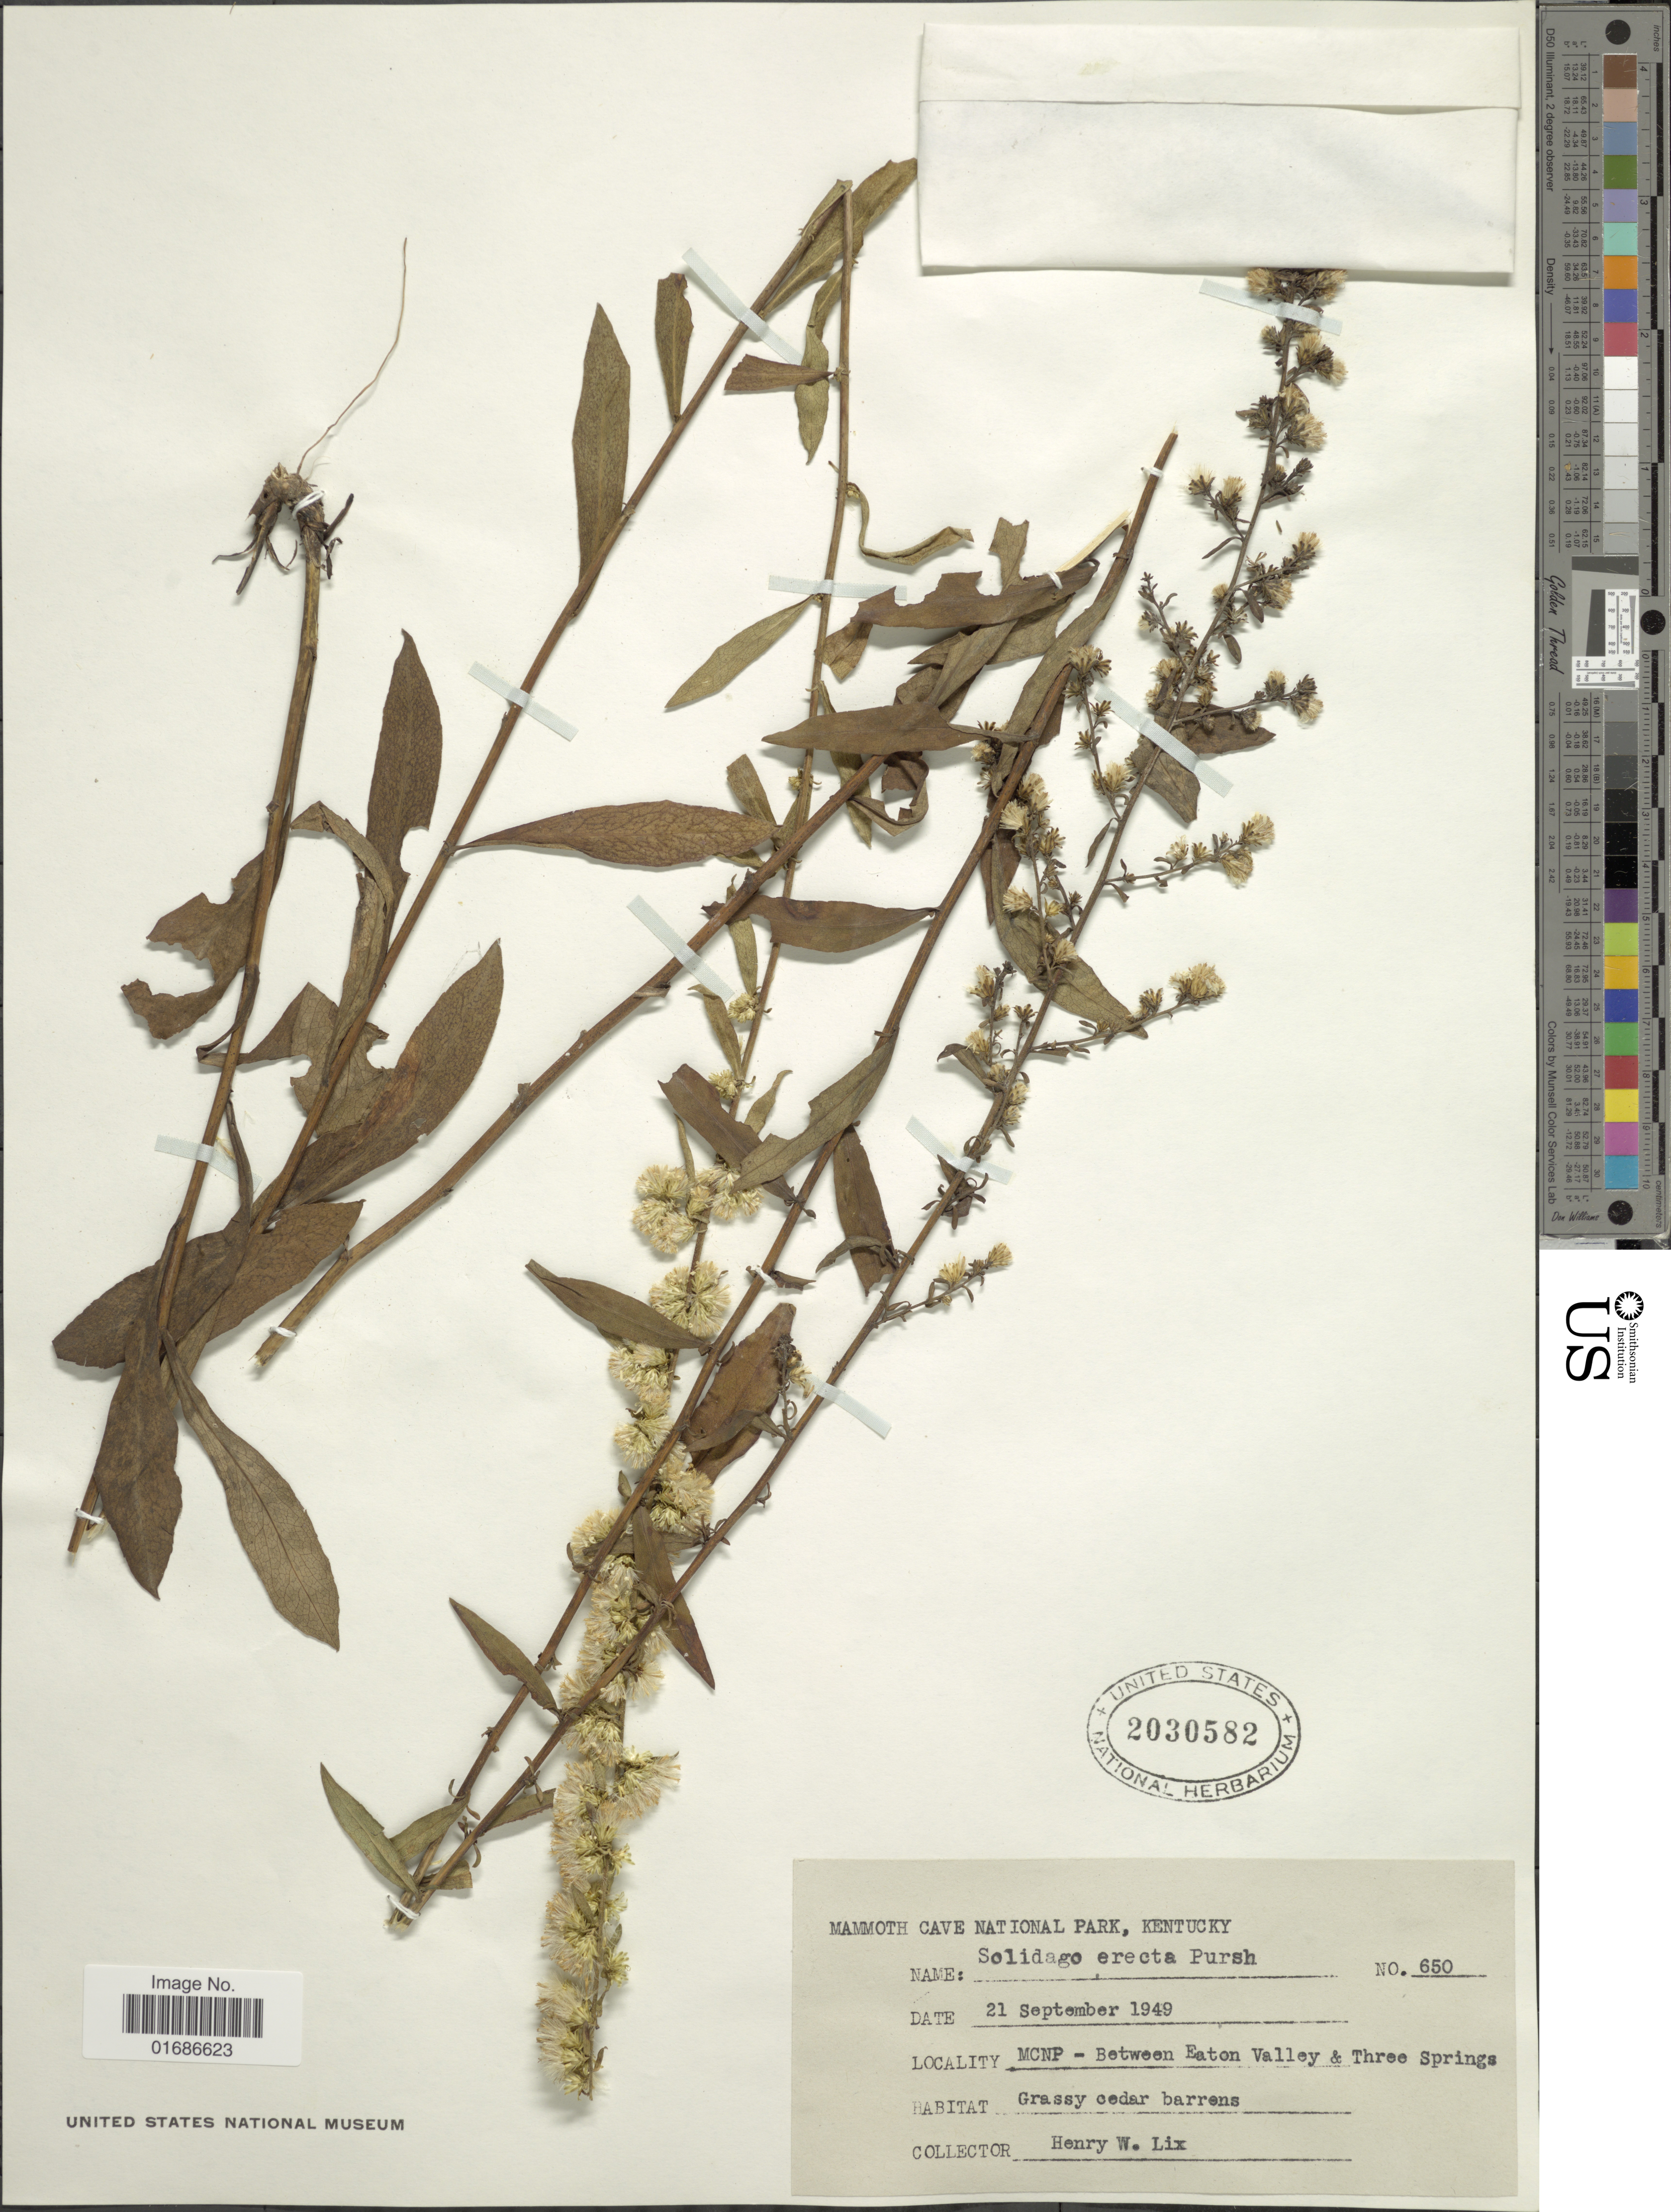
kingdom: Plantae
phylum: Tracheophyta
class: Magnoliopsida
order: Asterales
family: Asteraceae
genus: Solidago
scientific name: Solidago erecta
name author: Pursh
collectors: H. W. Lix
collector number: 650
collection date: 1949-09-21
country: United States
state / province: Kentucky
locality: Mammoth Cave National Park, MCNP - Between Eaton Valley & Three Springs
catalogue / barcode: US 2030582